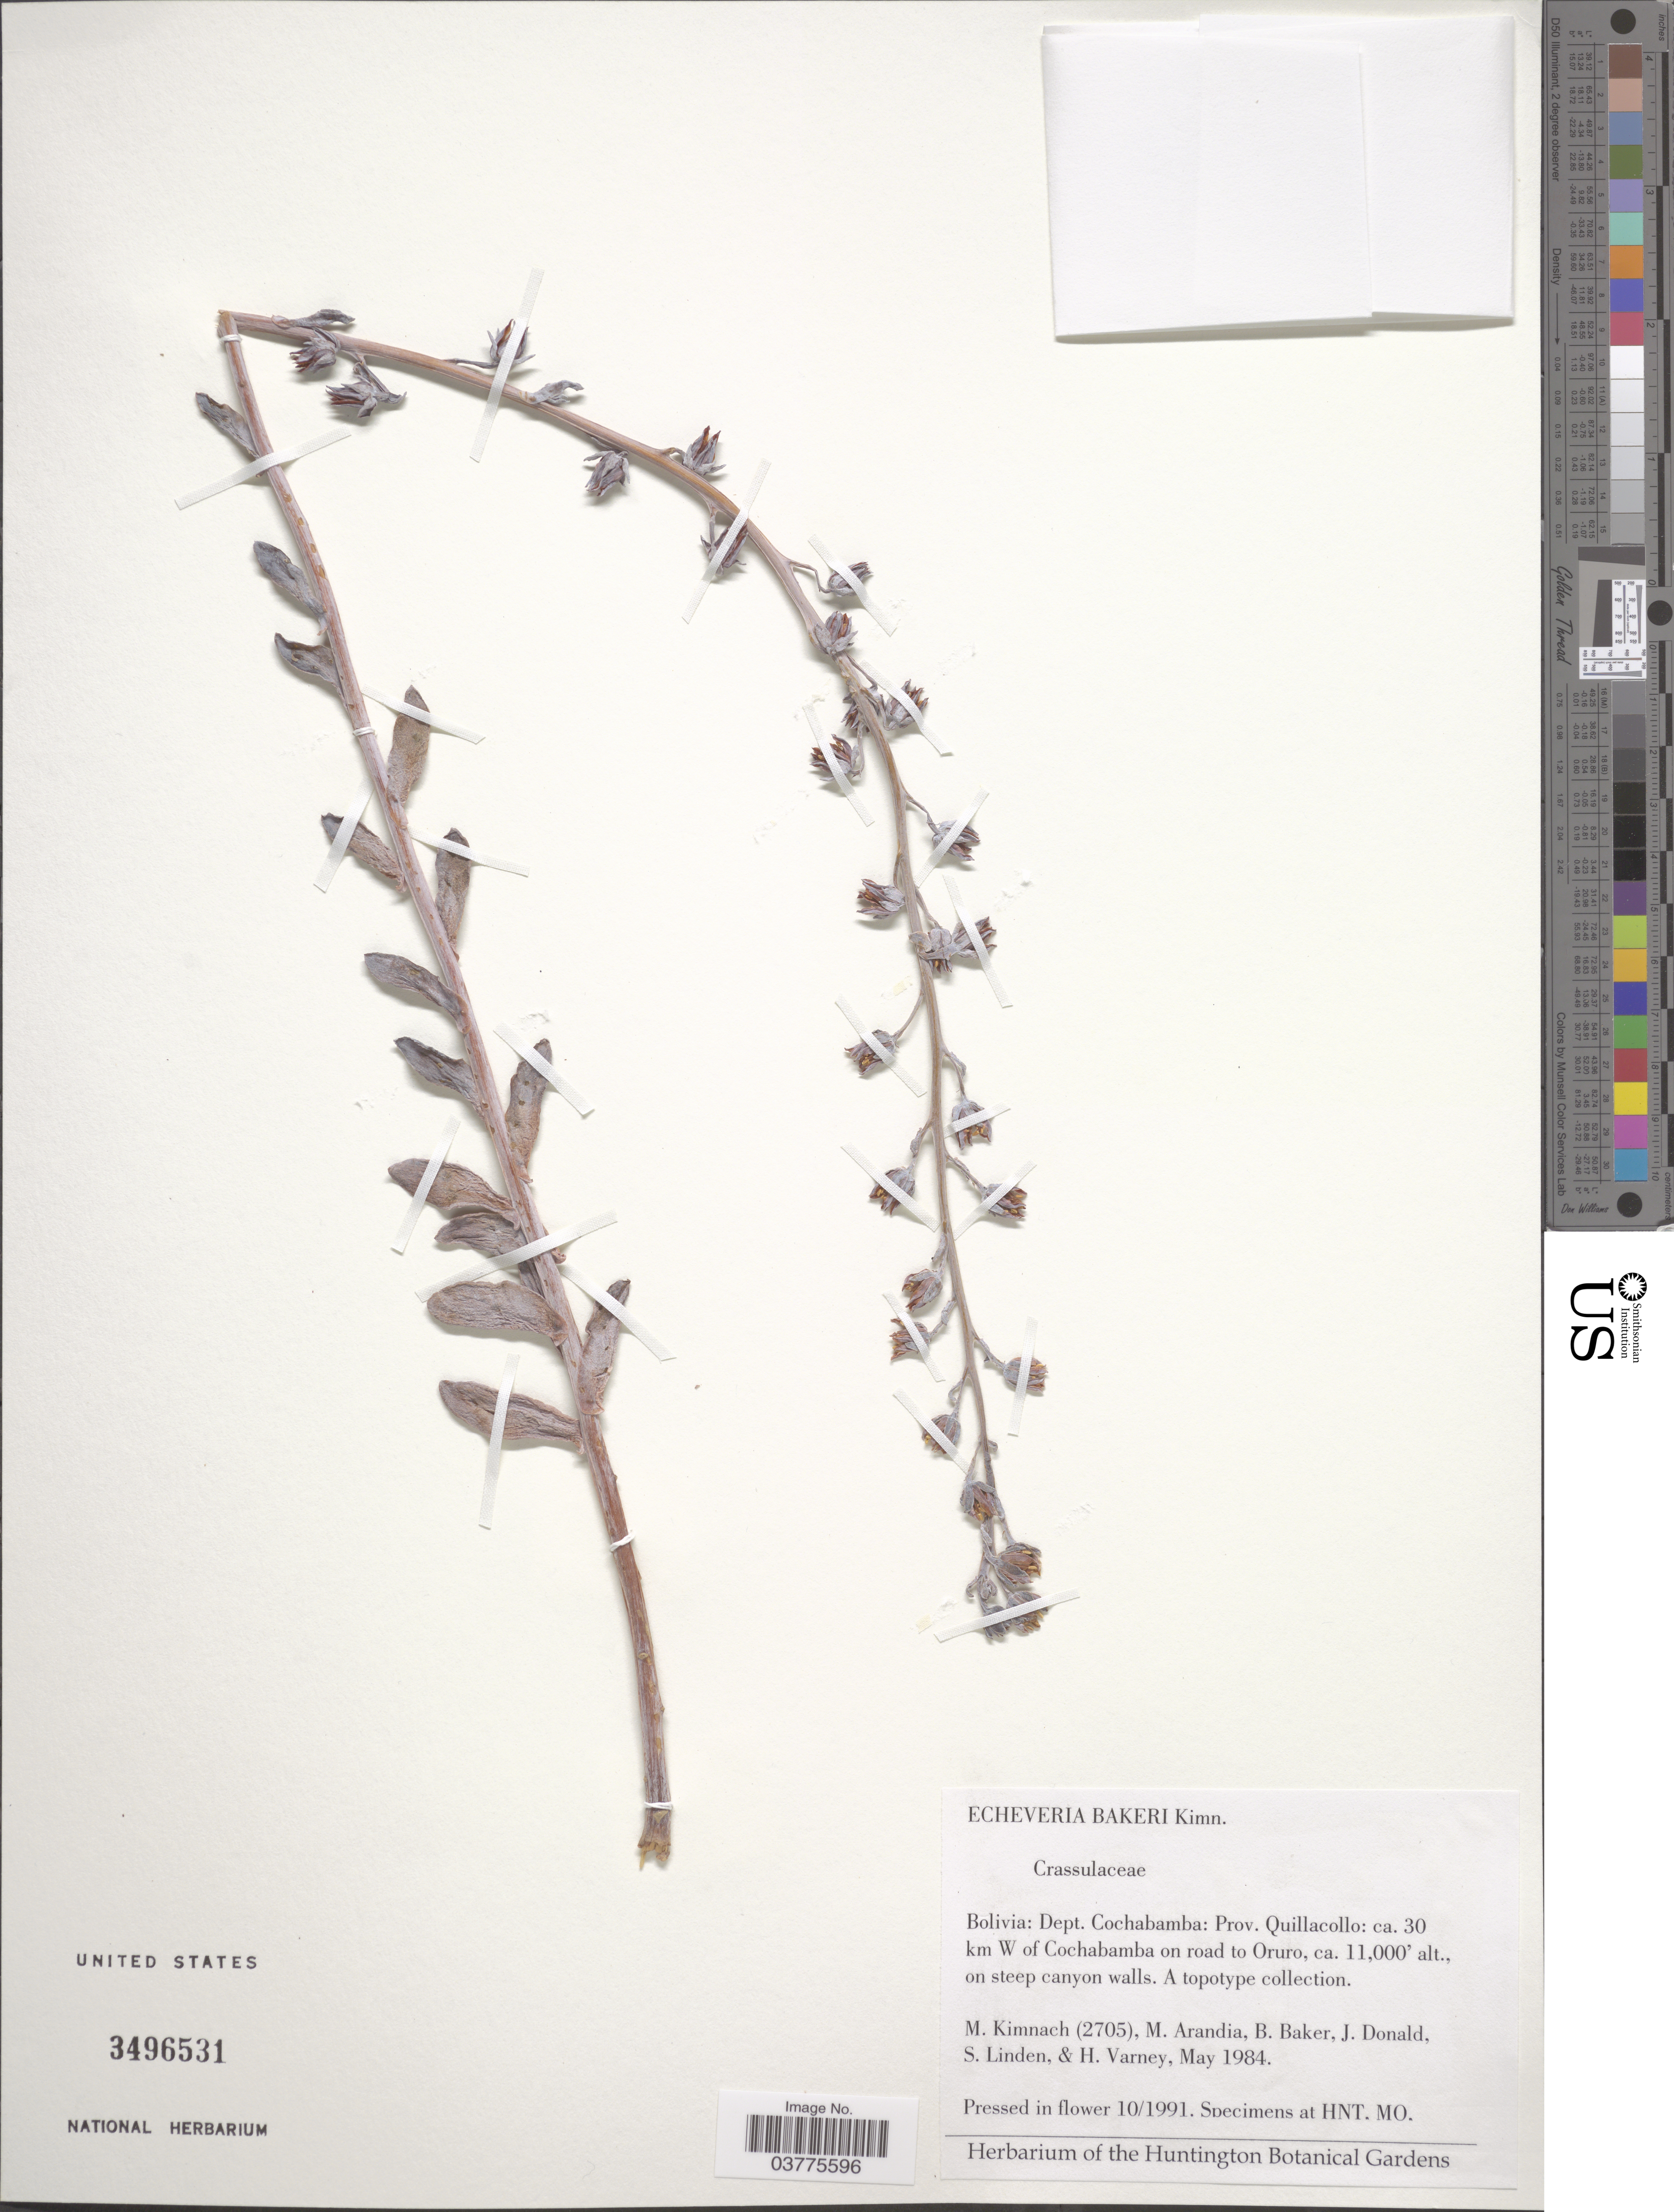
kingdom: Plantae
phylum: Tracheophyta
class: Magnoliopsida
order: Saxifragales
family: Crassulaceae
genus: Echeveria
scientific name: Echeveria bakeri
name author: Kimnach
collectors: M. W. Kimnach, M. Arandia, B. Baker & J. D. Donald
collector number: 2705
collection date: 1984-05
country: Bolivia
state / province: Cochabamba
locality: Dept. Cochabamba: Prov. Quillacollo: ca. 30 km W of Cochabamba on road to Oruro.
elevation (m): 3353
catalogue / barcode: US 3496531